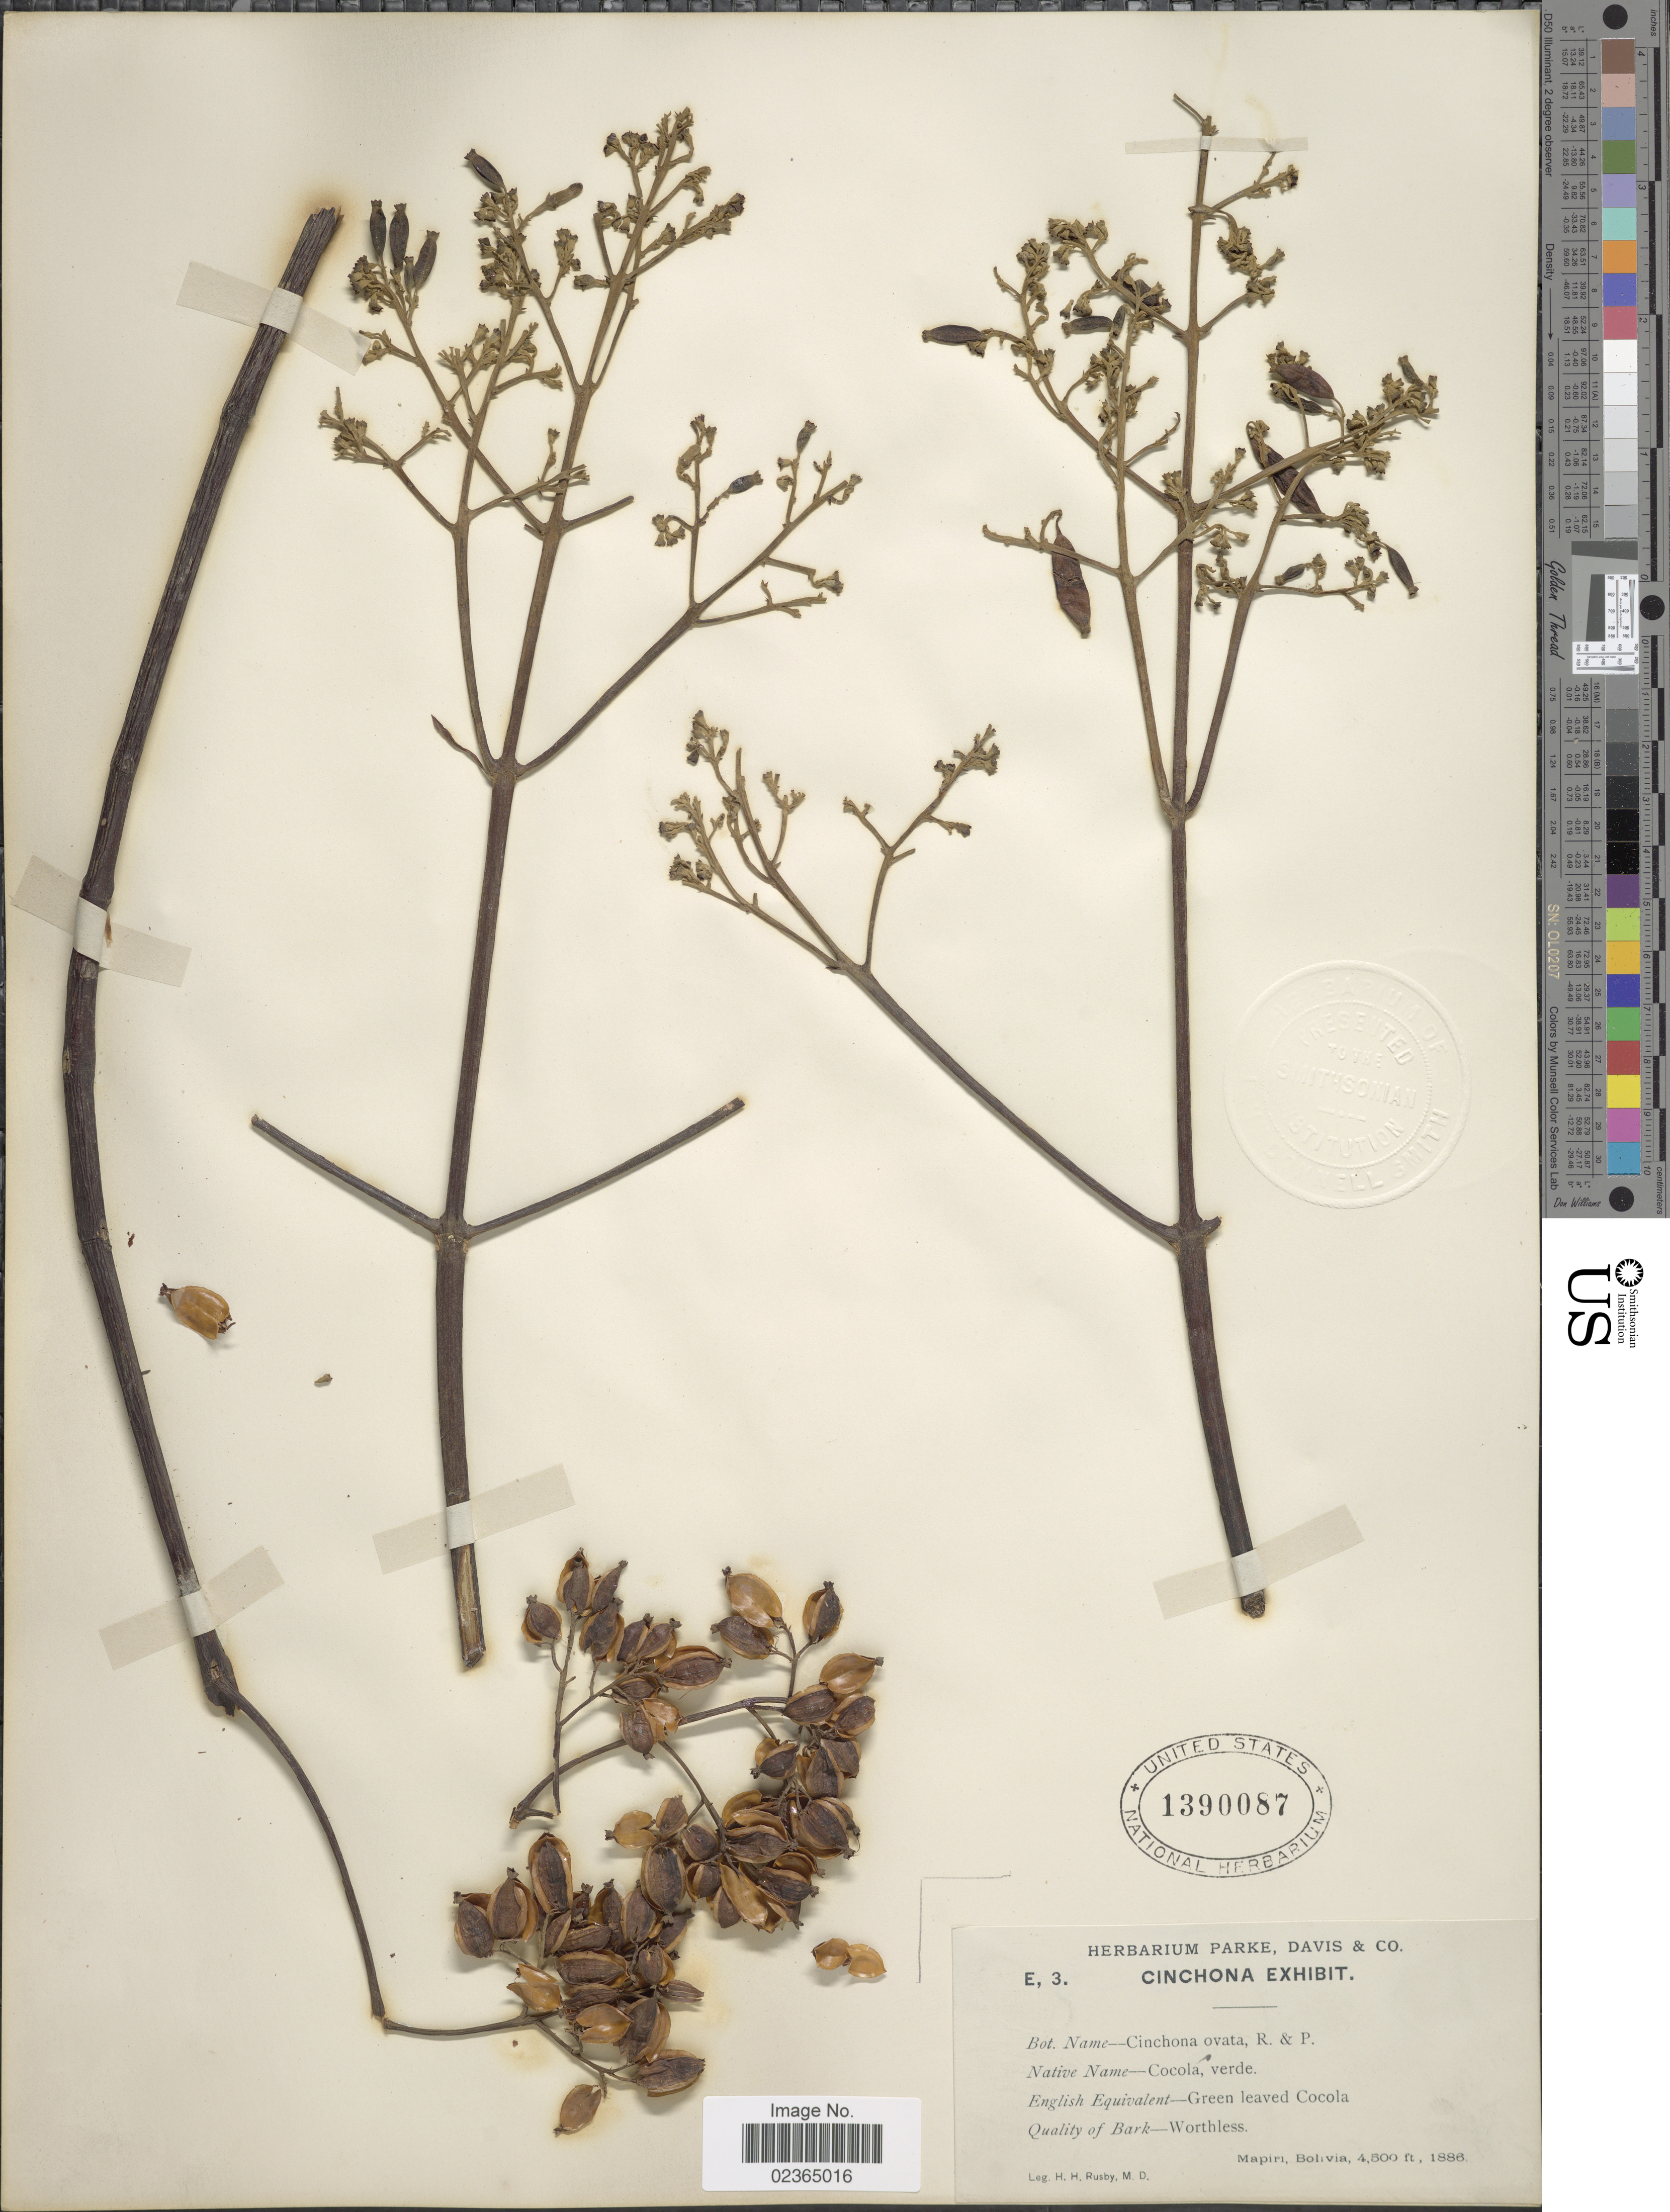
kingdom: Plantae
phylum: Tracheophyta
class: Magnoliopsida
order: Gentianales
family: Rubiaceae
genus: Cinchona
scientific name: Cinchona pubescens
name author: Vahl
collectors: H. H. Rusby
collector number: E, 3.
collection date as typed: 1886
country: Bolivia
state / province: La Páz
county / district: Larecaja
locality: Mapiri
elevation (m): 1372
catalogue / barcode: US 1390087